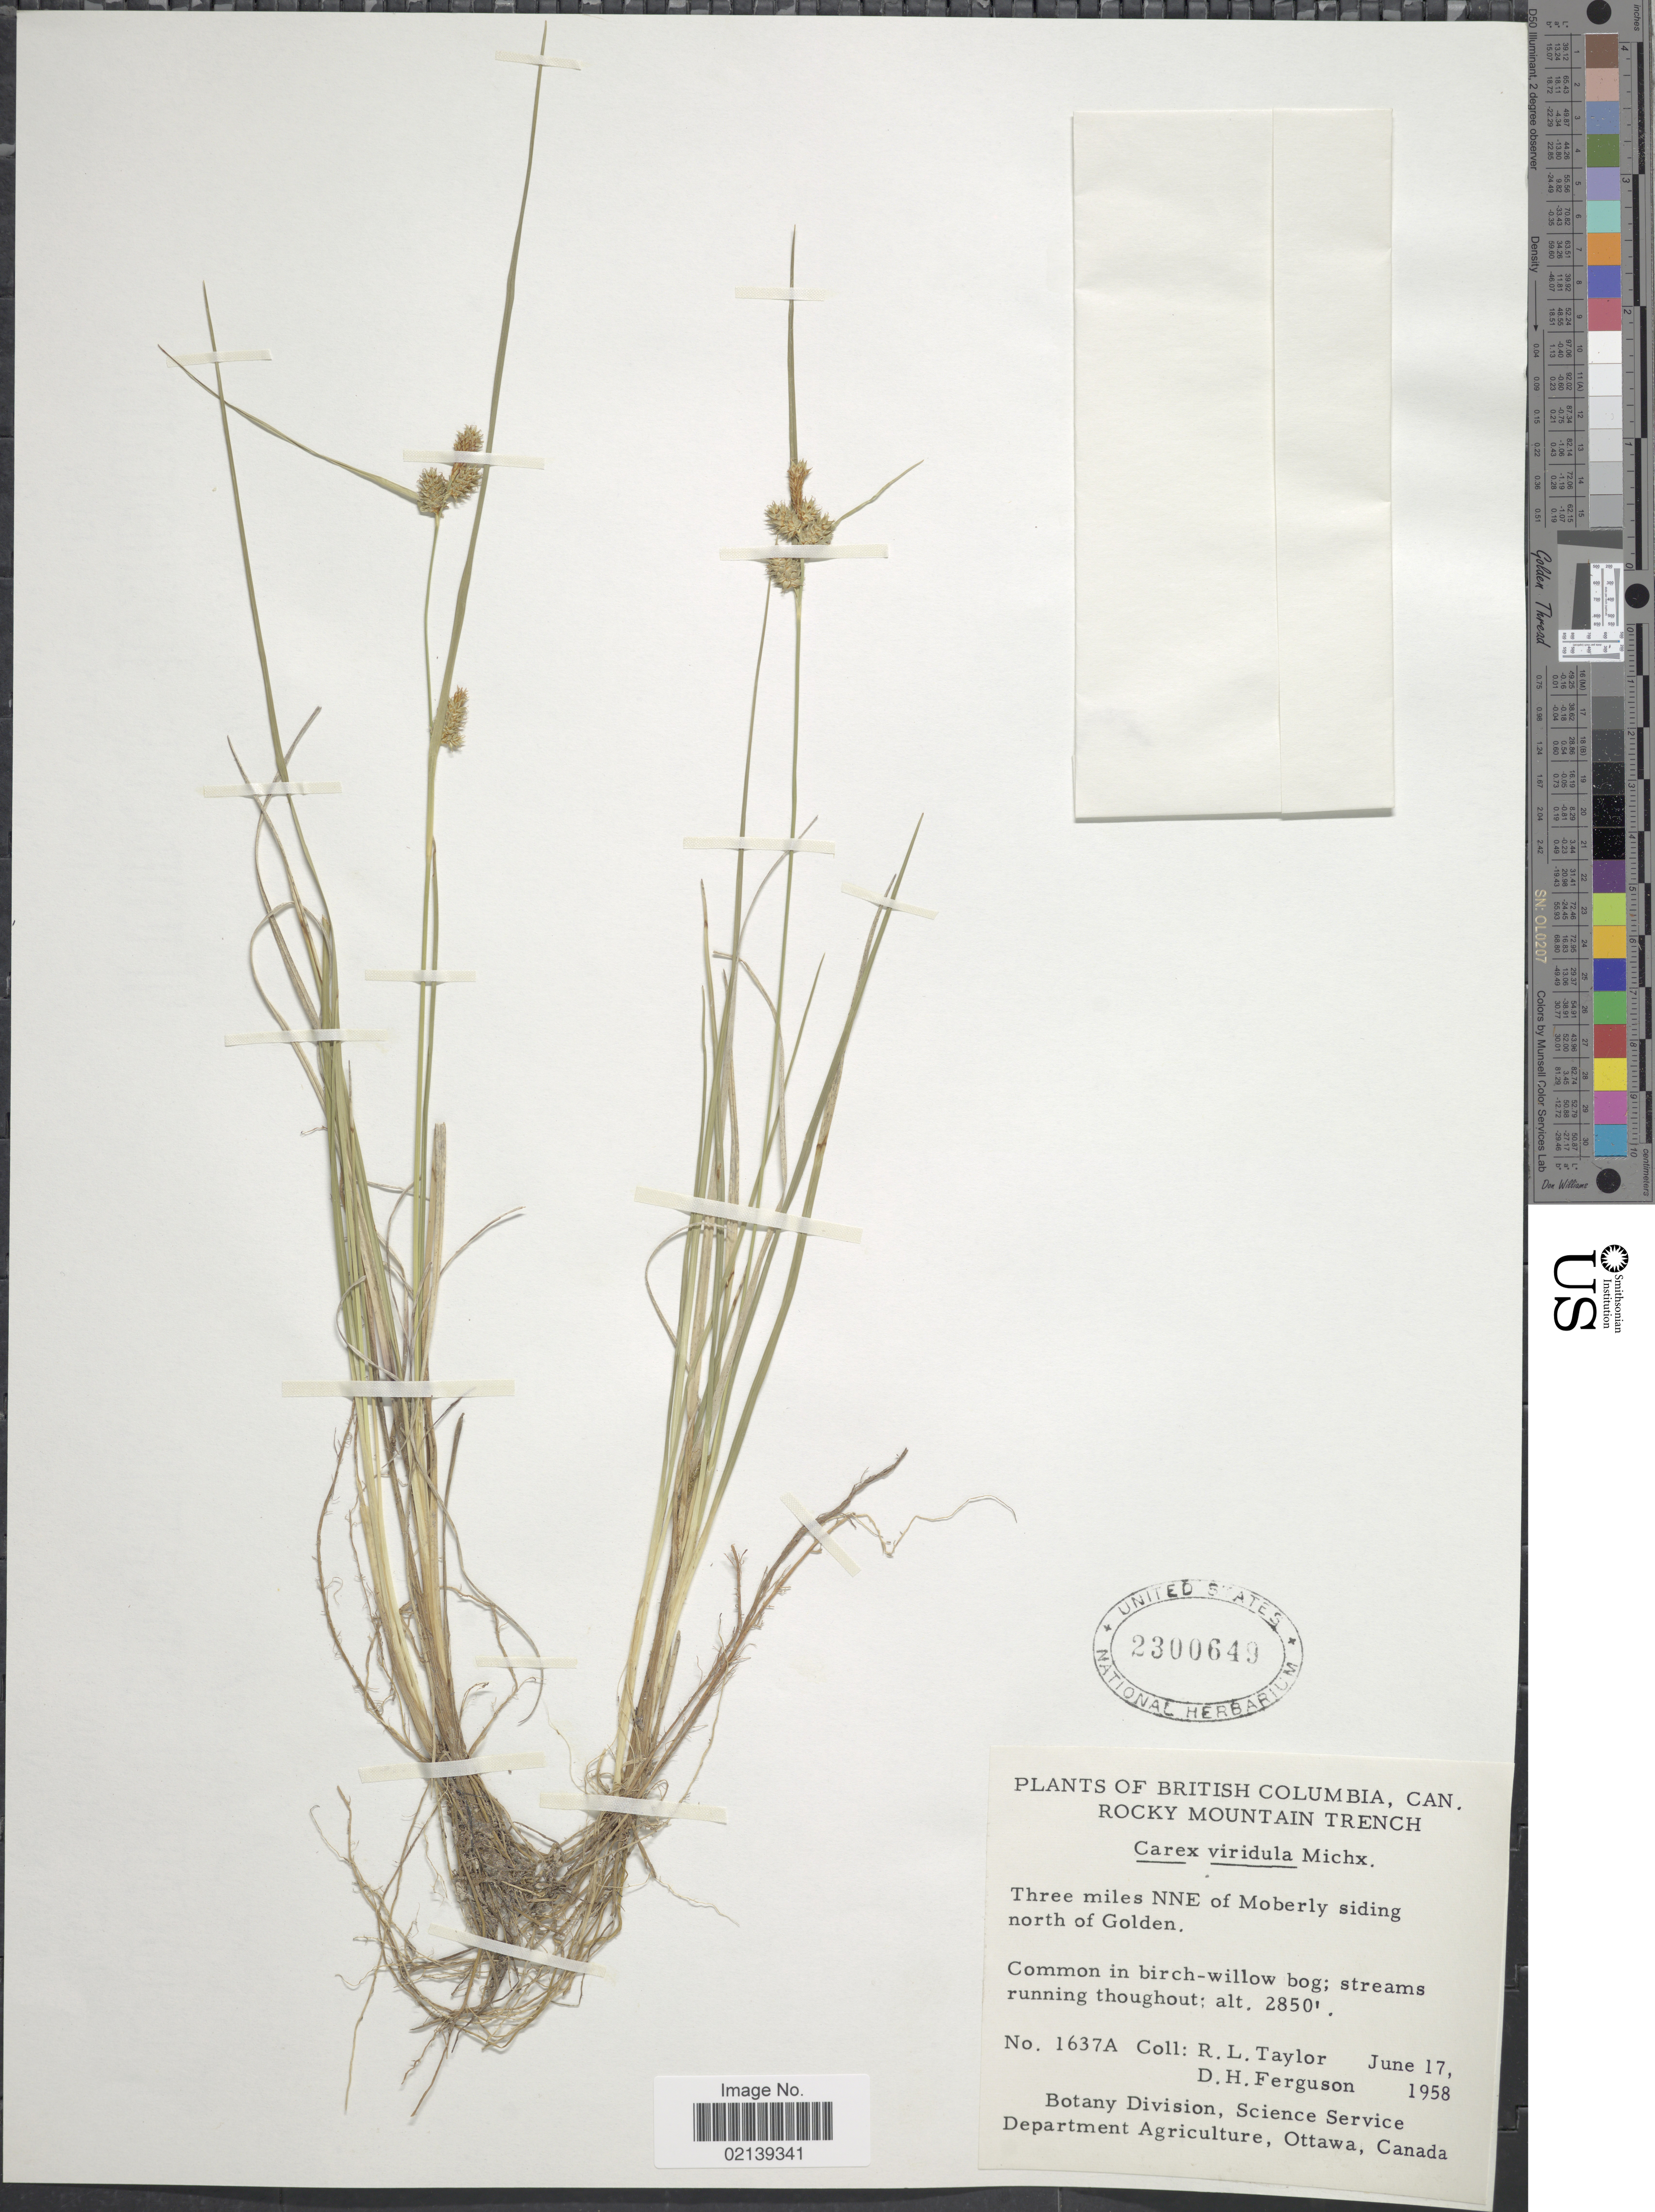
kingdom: Plantae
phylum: Tracheophyta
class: Liliopsida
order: Poales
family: Cyperaceae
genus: Carex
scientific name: Carex oederi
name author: Retz.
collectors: R. Taylor & D. Ferguson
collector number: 1637A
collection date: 1958-06-17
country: Canada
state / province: British Columbia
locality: Rocky Mountain Trench, Three miles NNE of Moberly siding north of Golden.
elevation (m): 869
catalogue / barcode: US 2300649